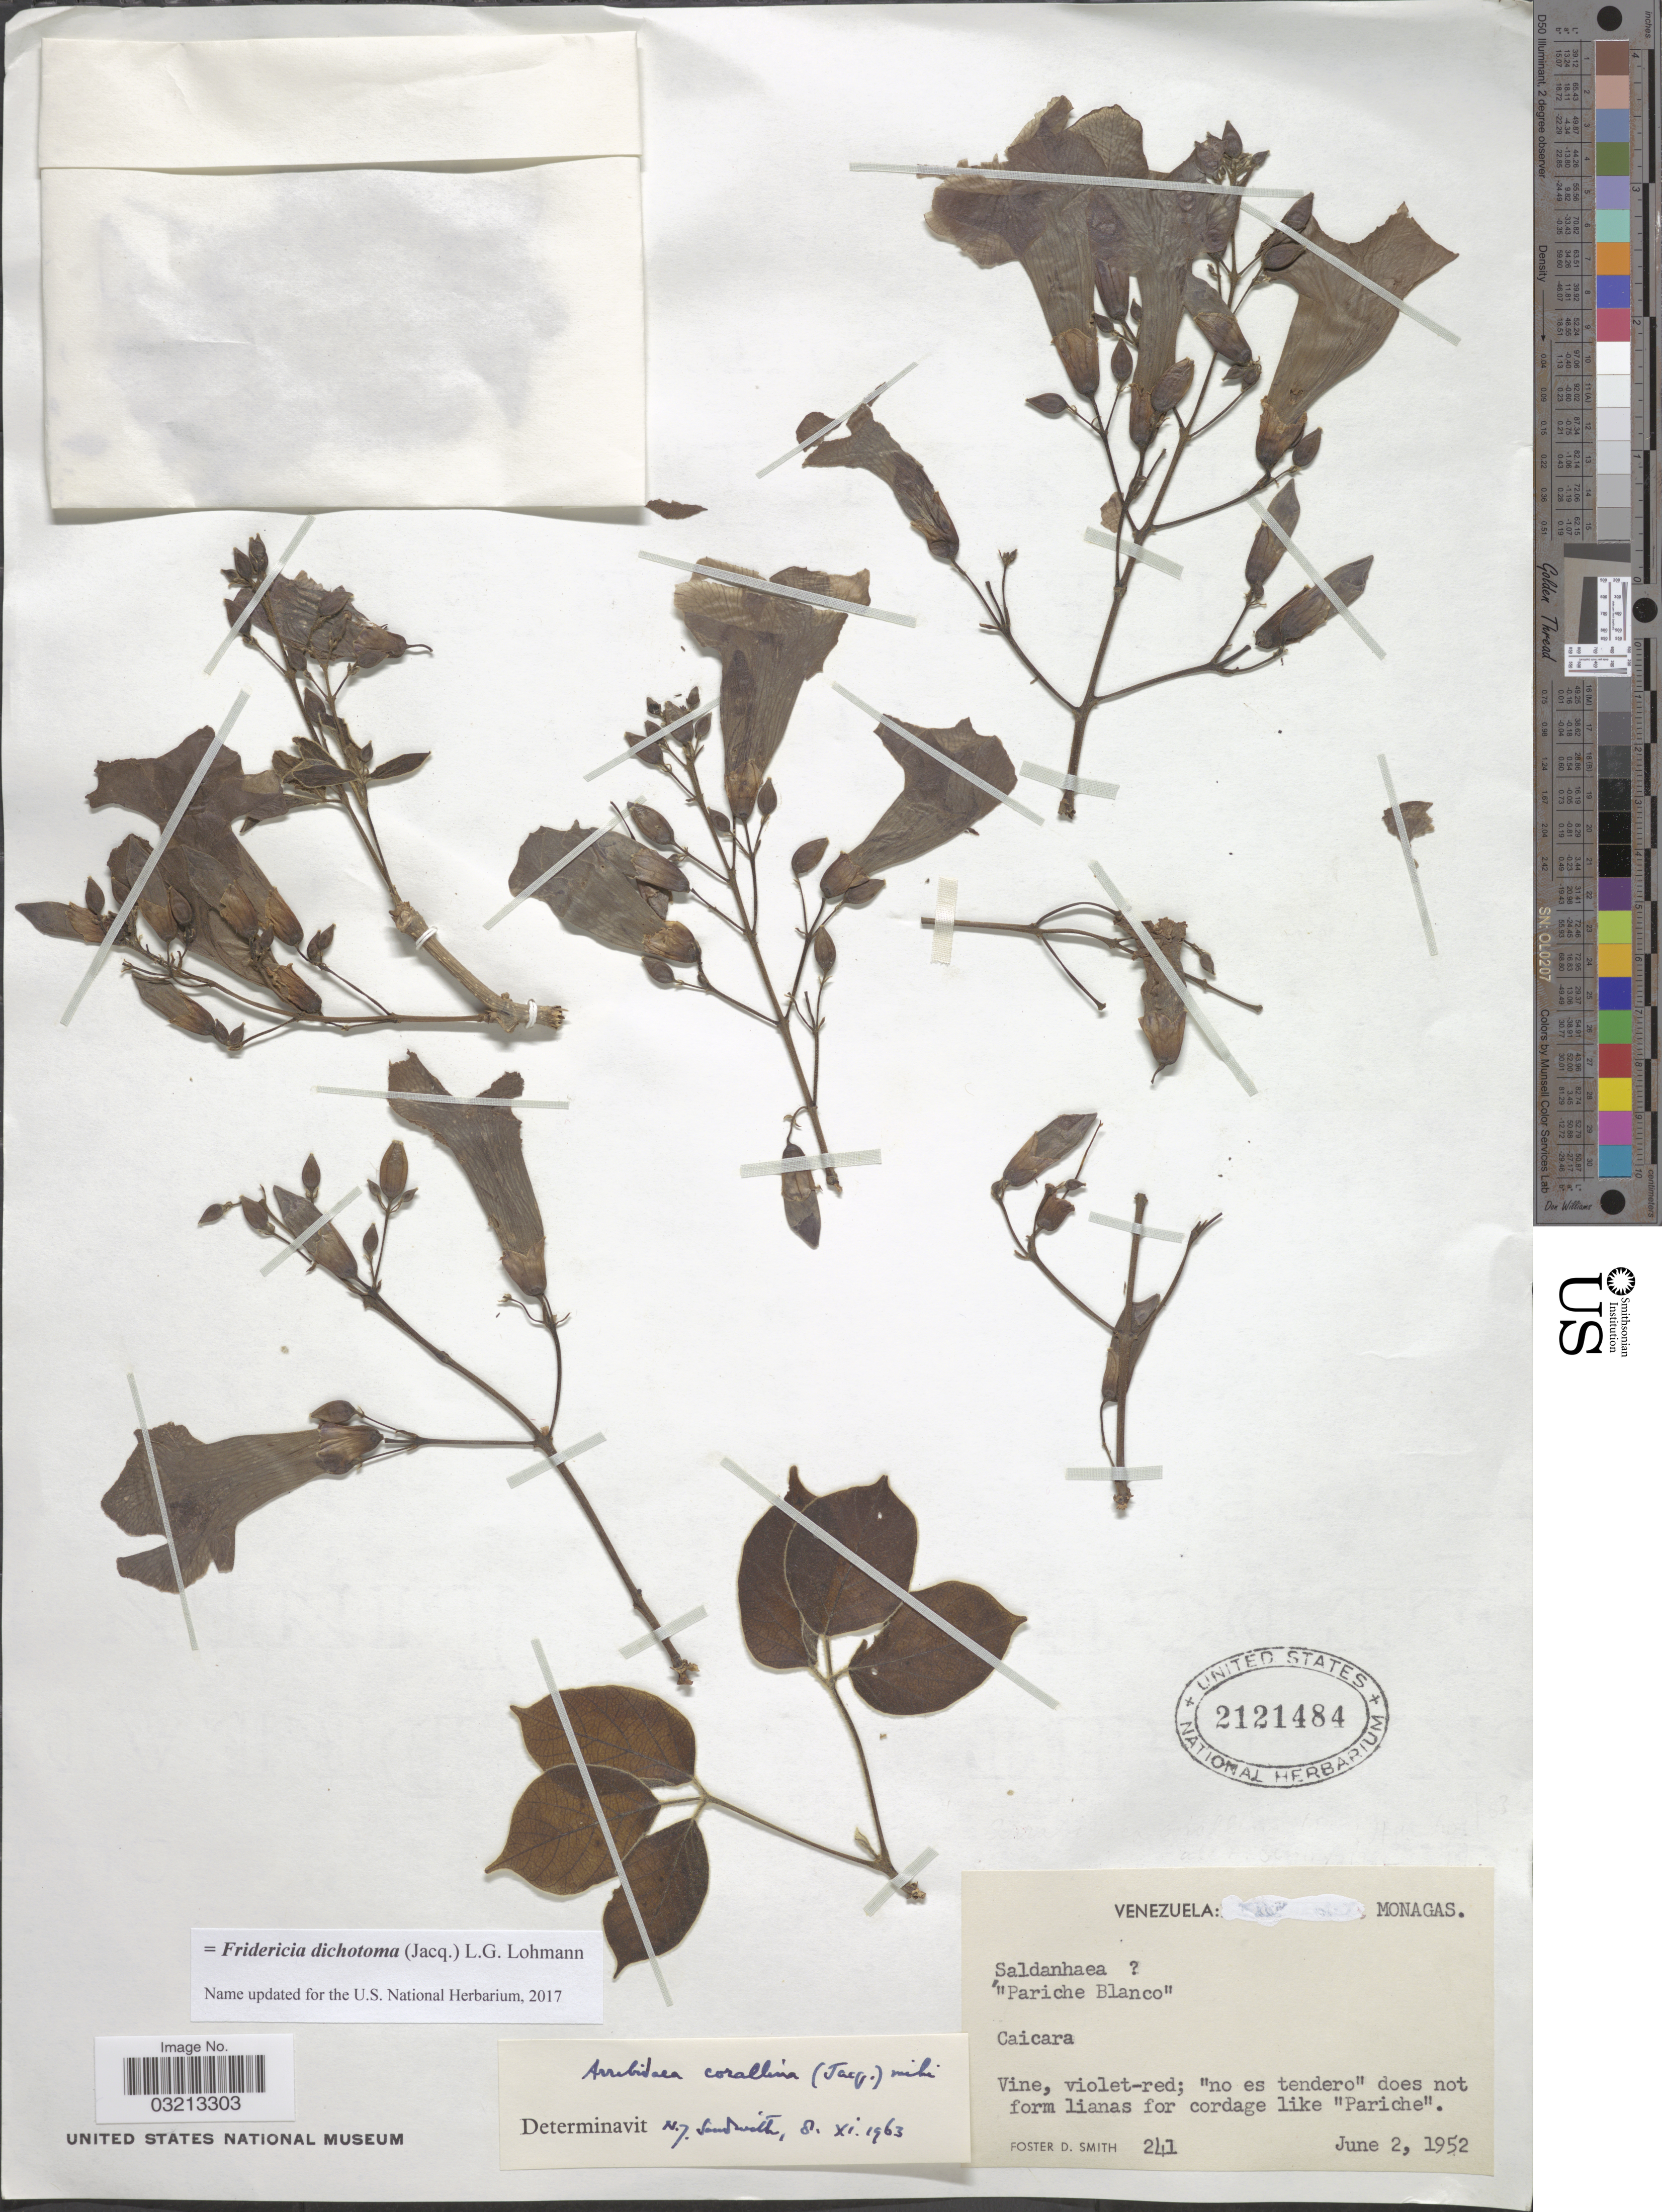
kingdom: Plantae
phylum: Tracheophyta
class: Magnoliopsida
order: Lamiales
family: Bignoniaceae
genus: Fridericia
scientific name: Fridericia dichotoma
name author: (Jacq.) L.G. Lohmann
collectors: F. Smith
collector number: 241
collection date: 1952-06-02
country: Venezuela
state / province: Monagas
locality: Caicara.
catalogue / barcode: US 2121484